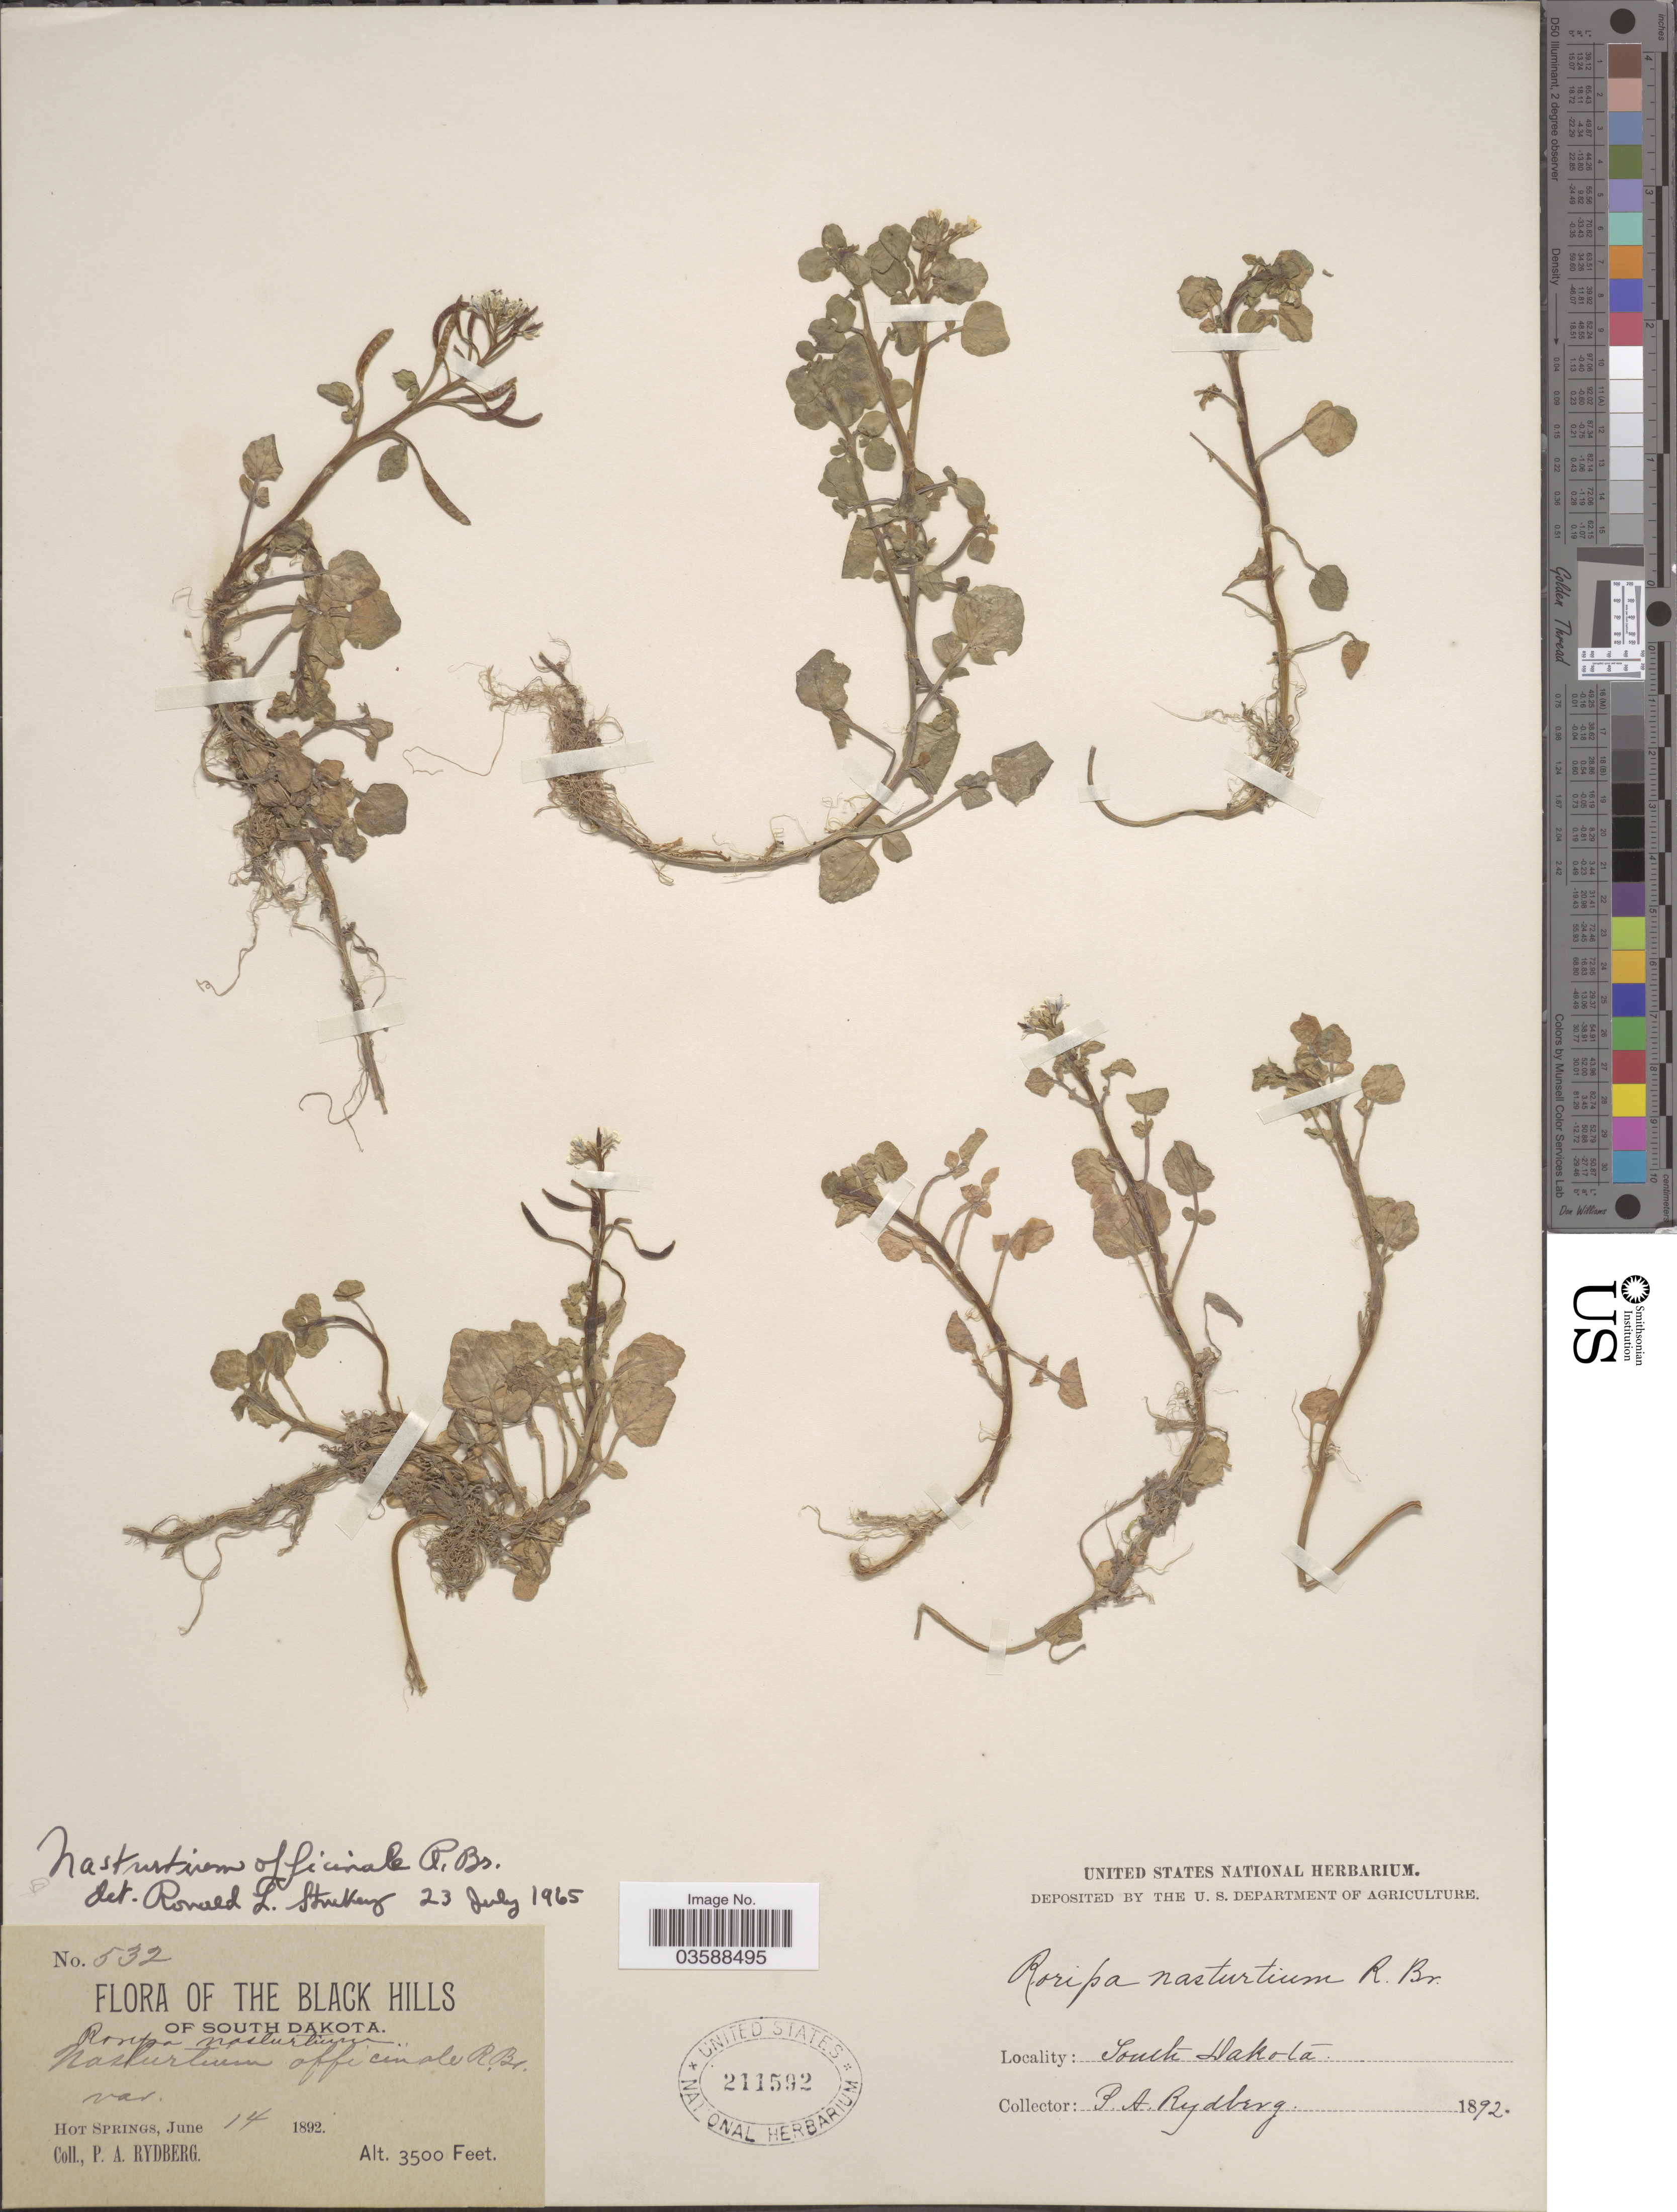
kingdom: Plantae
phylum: Tracheophyta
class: Magnoliopsida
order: Brassicales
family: Brassicaceae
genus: Nasturtium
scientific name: Nasturtium officinale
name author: R. Br.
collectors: P. A. Rydberg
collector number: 532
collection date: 1892-06-14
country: United States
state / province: South Dakota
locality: Hot Springs. The Black Hills of South Dakota.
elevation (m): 1067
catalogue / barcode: US 211592